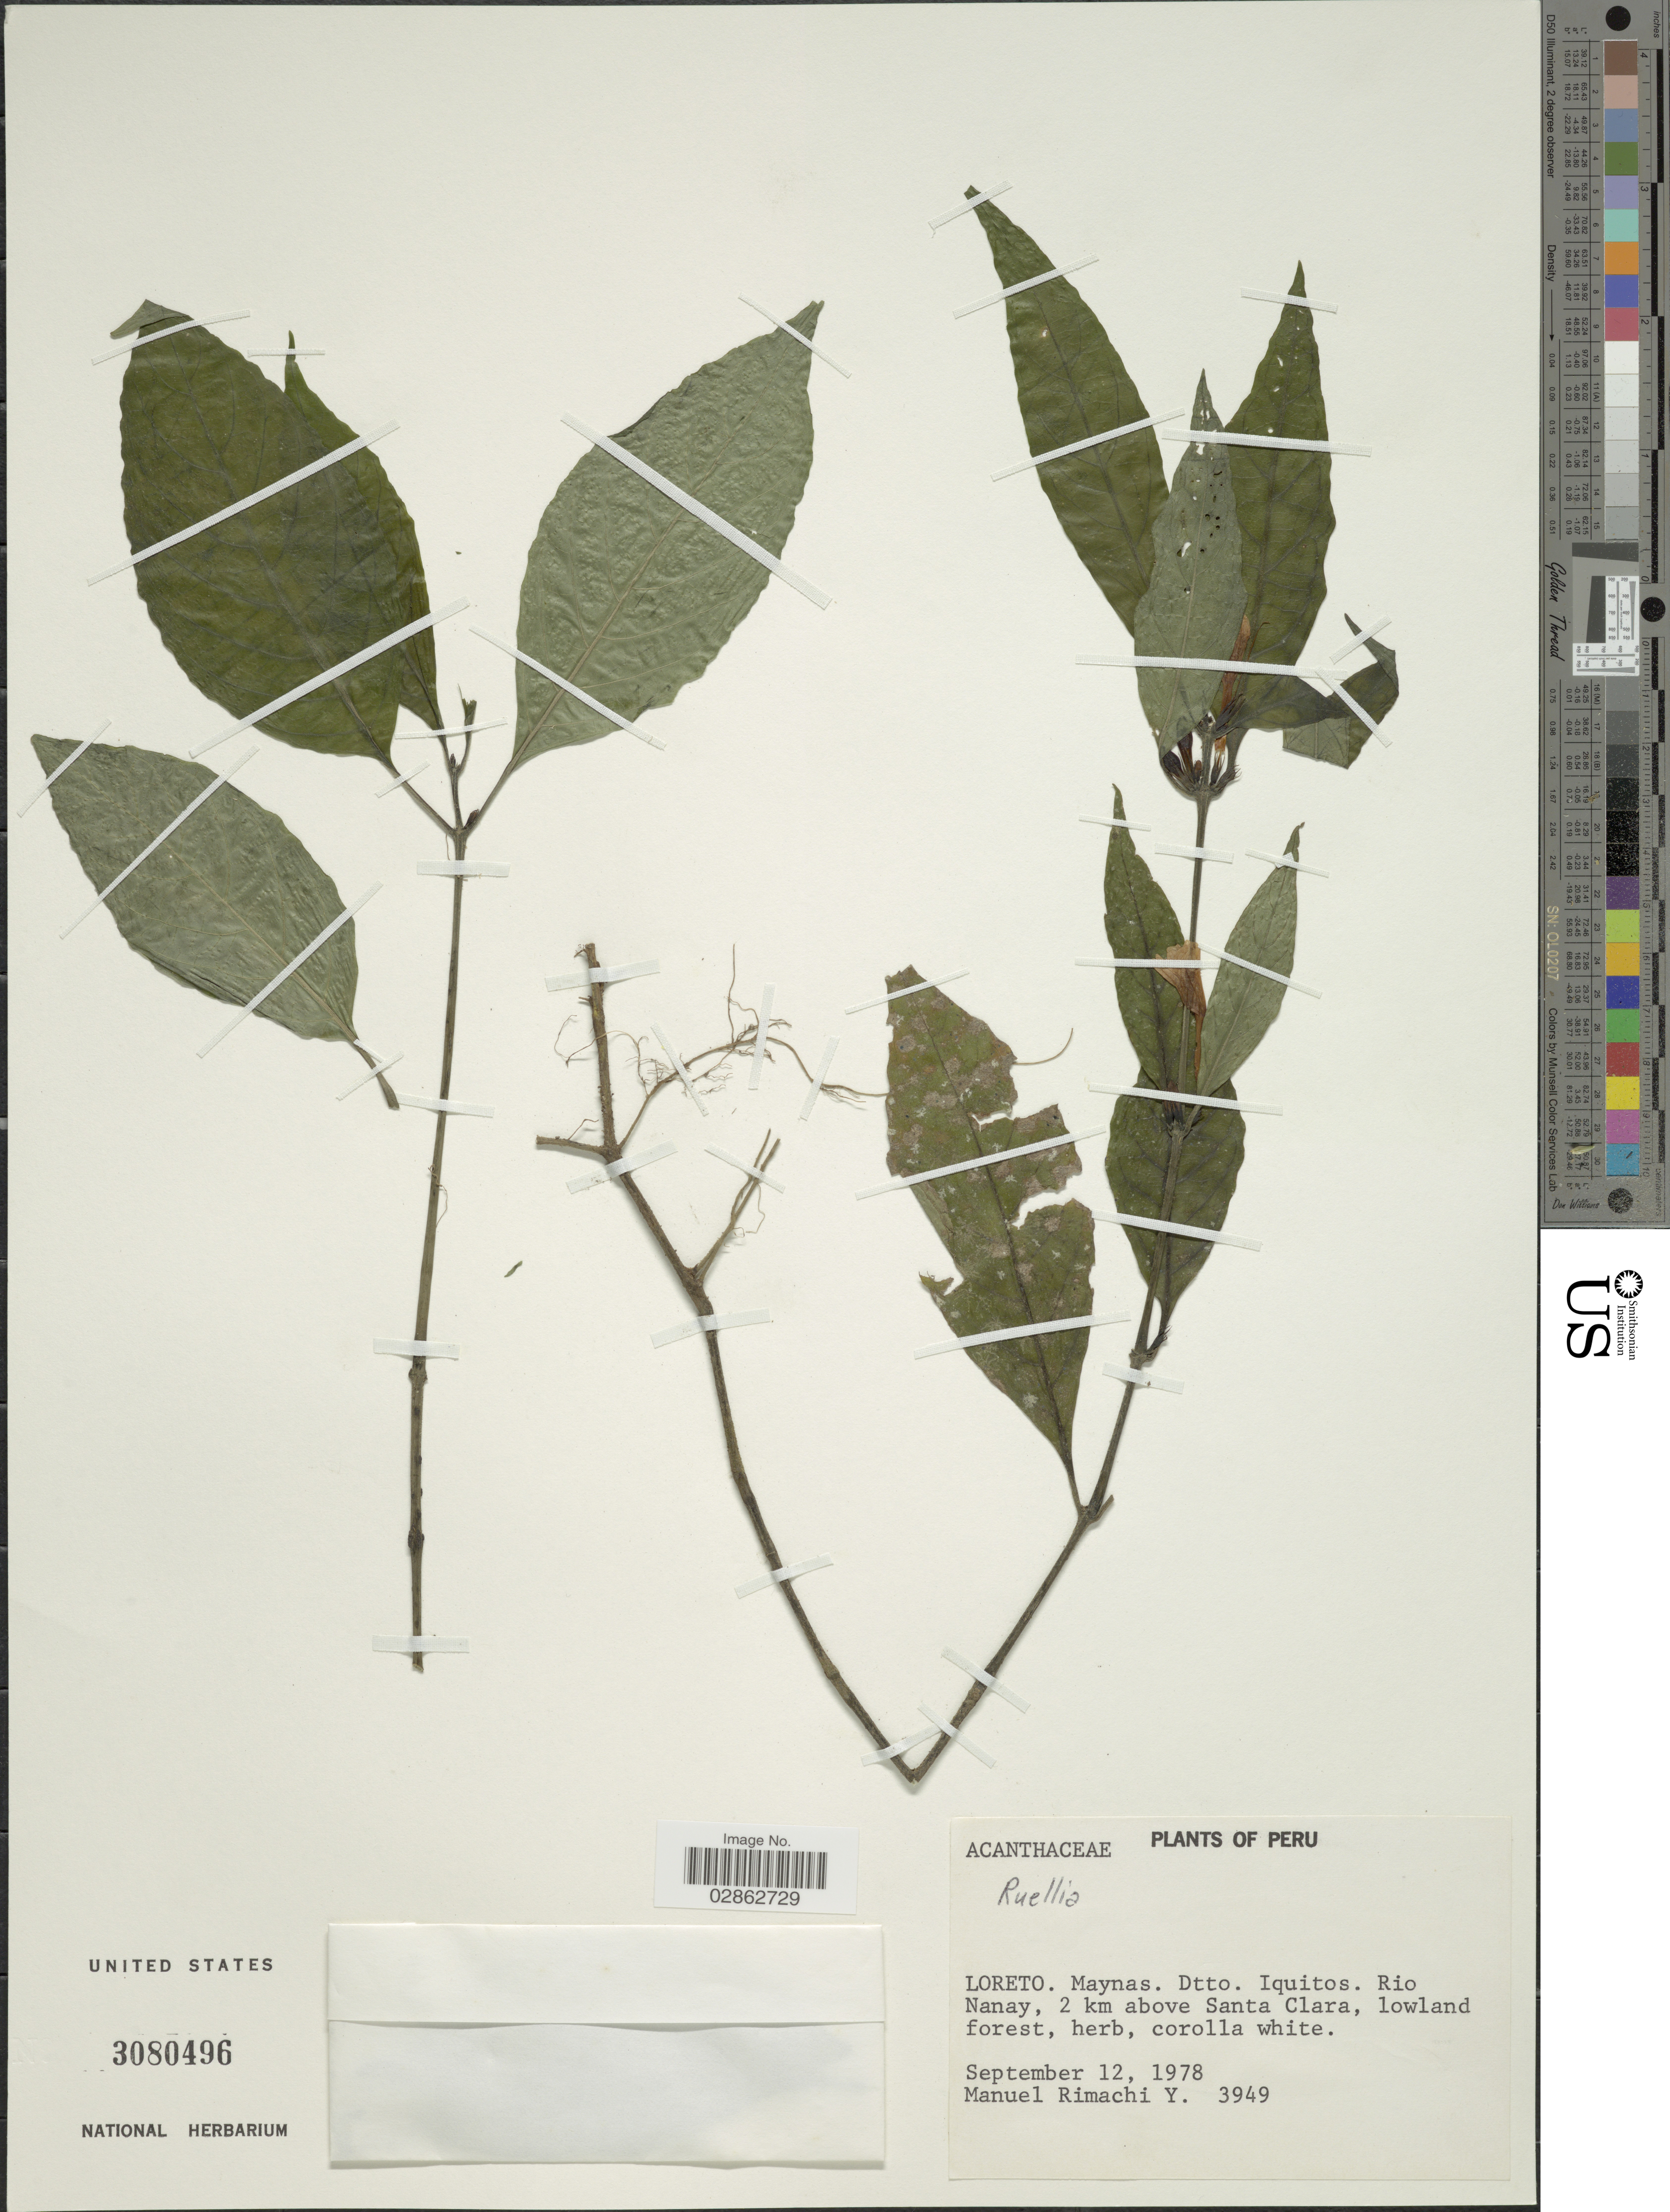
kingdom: Plantae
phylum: Tracheophyta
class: Magnoliopsida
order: Lamiales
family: Acanthaceae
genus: Ruellia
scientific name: Ruellia sp.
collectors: M. Rimachi Y.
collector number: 3949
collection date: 1978-09-12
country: Peru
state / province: Loreto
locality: Maynas. Dtto. Iquitos. Rio Nanay, 2 km above Santa Clara.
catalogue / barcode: US 3080496